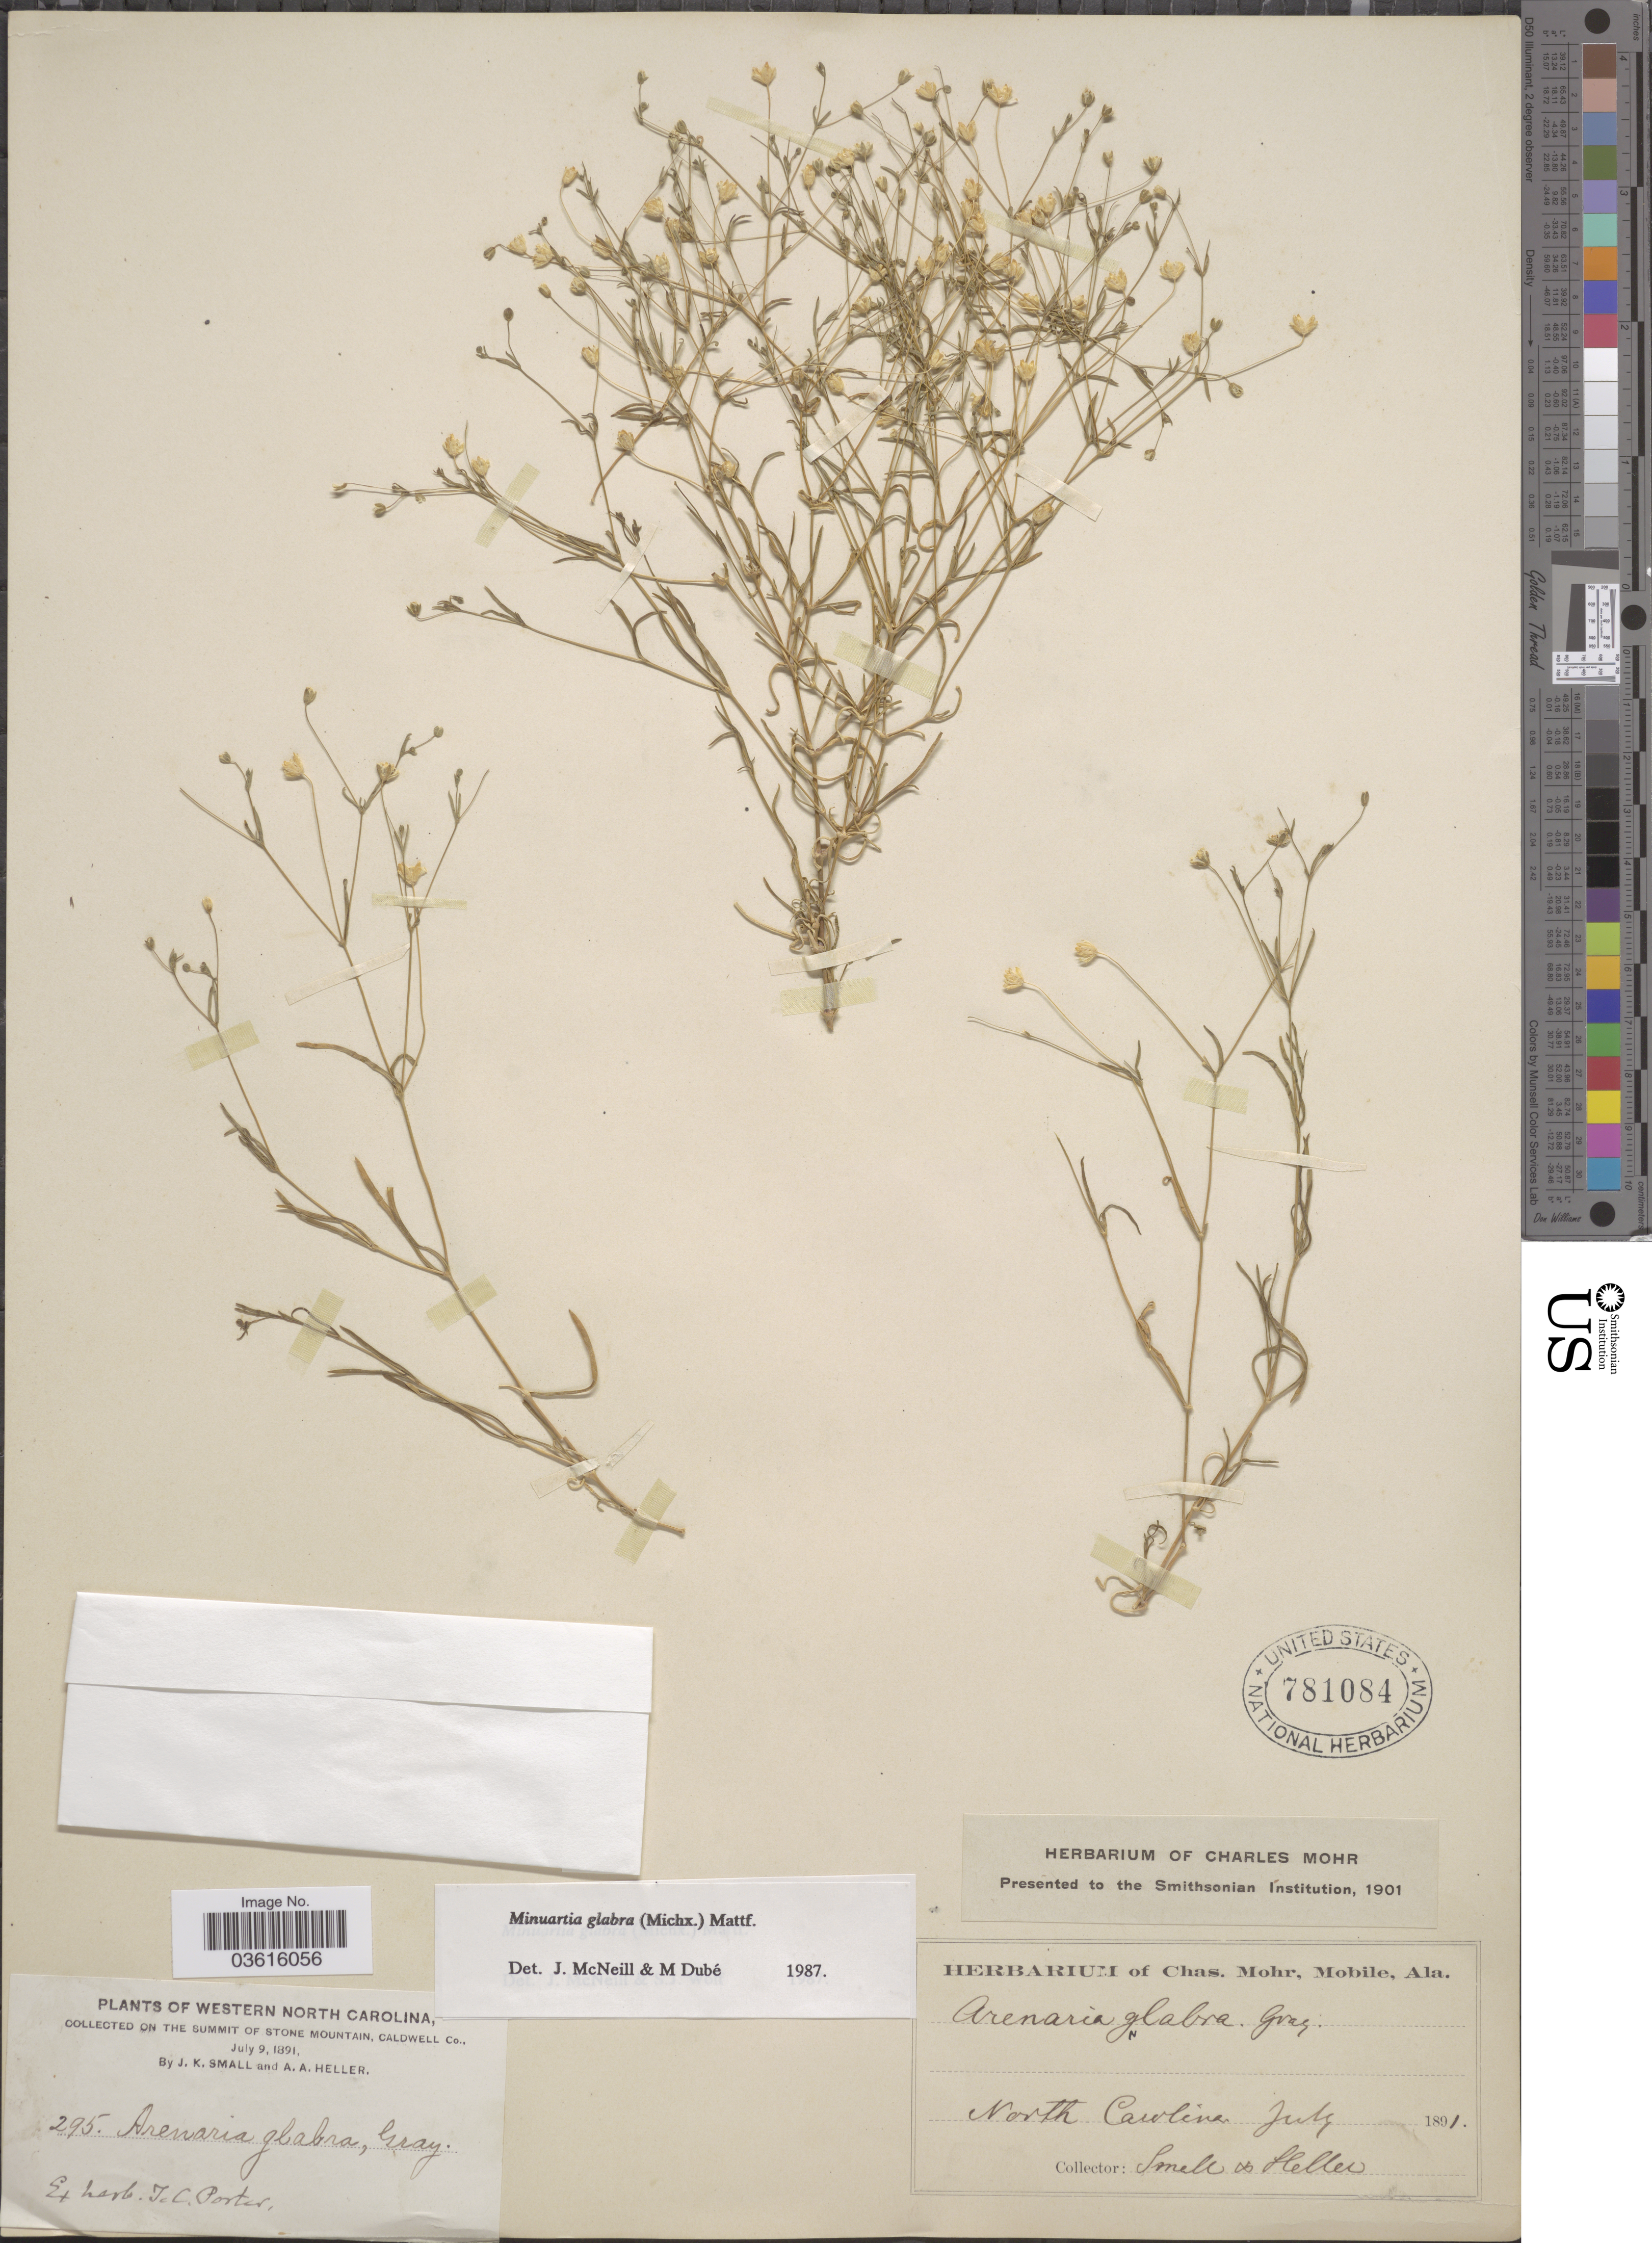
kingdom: Plantae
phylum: Tracheophyta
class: Magnoliopsida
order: Caryophyllales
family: Caryophyllaceae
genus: Minuartia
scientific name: Minuartia glabra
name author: (Michx.) Mattf.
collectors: J. K. Small & A. A. Heller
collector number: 295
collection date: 1891-07-09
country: United States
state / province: North Carolina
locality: Western North Carolina. On the summit of Stone Mountain, Caldwell Co.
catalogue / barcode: US 781084